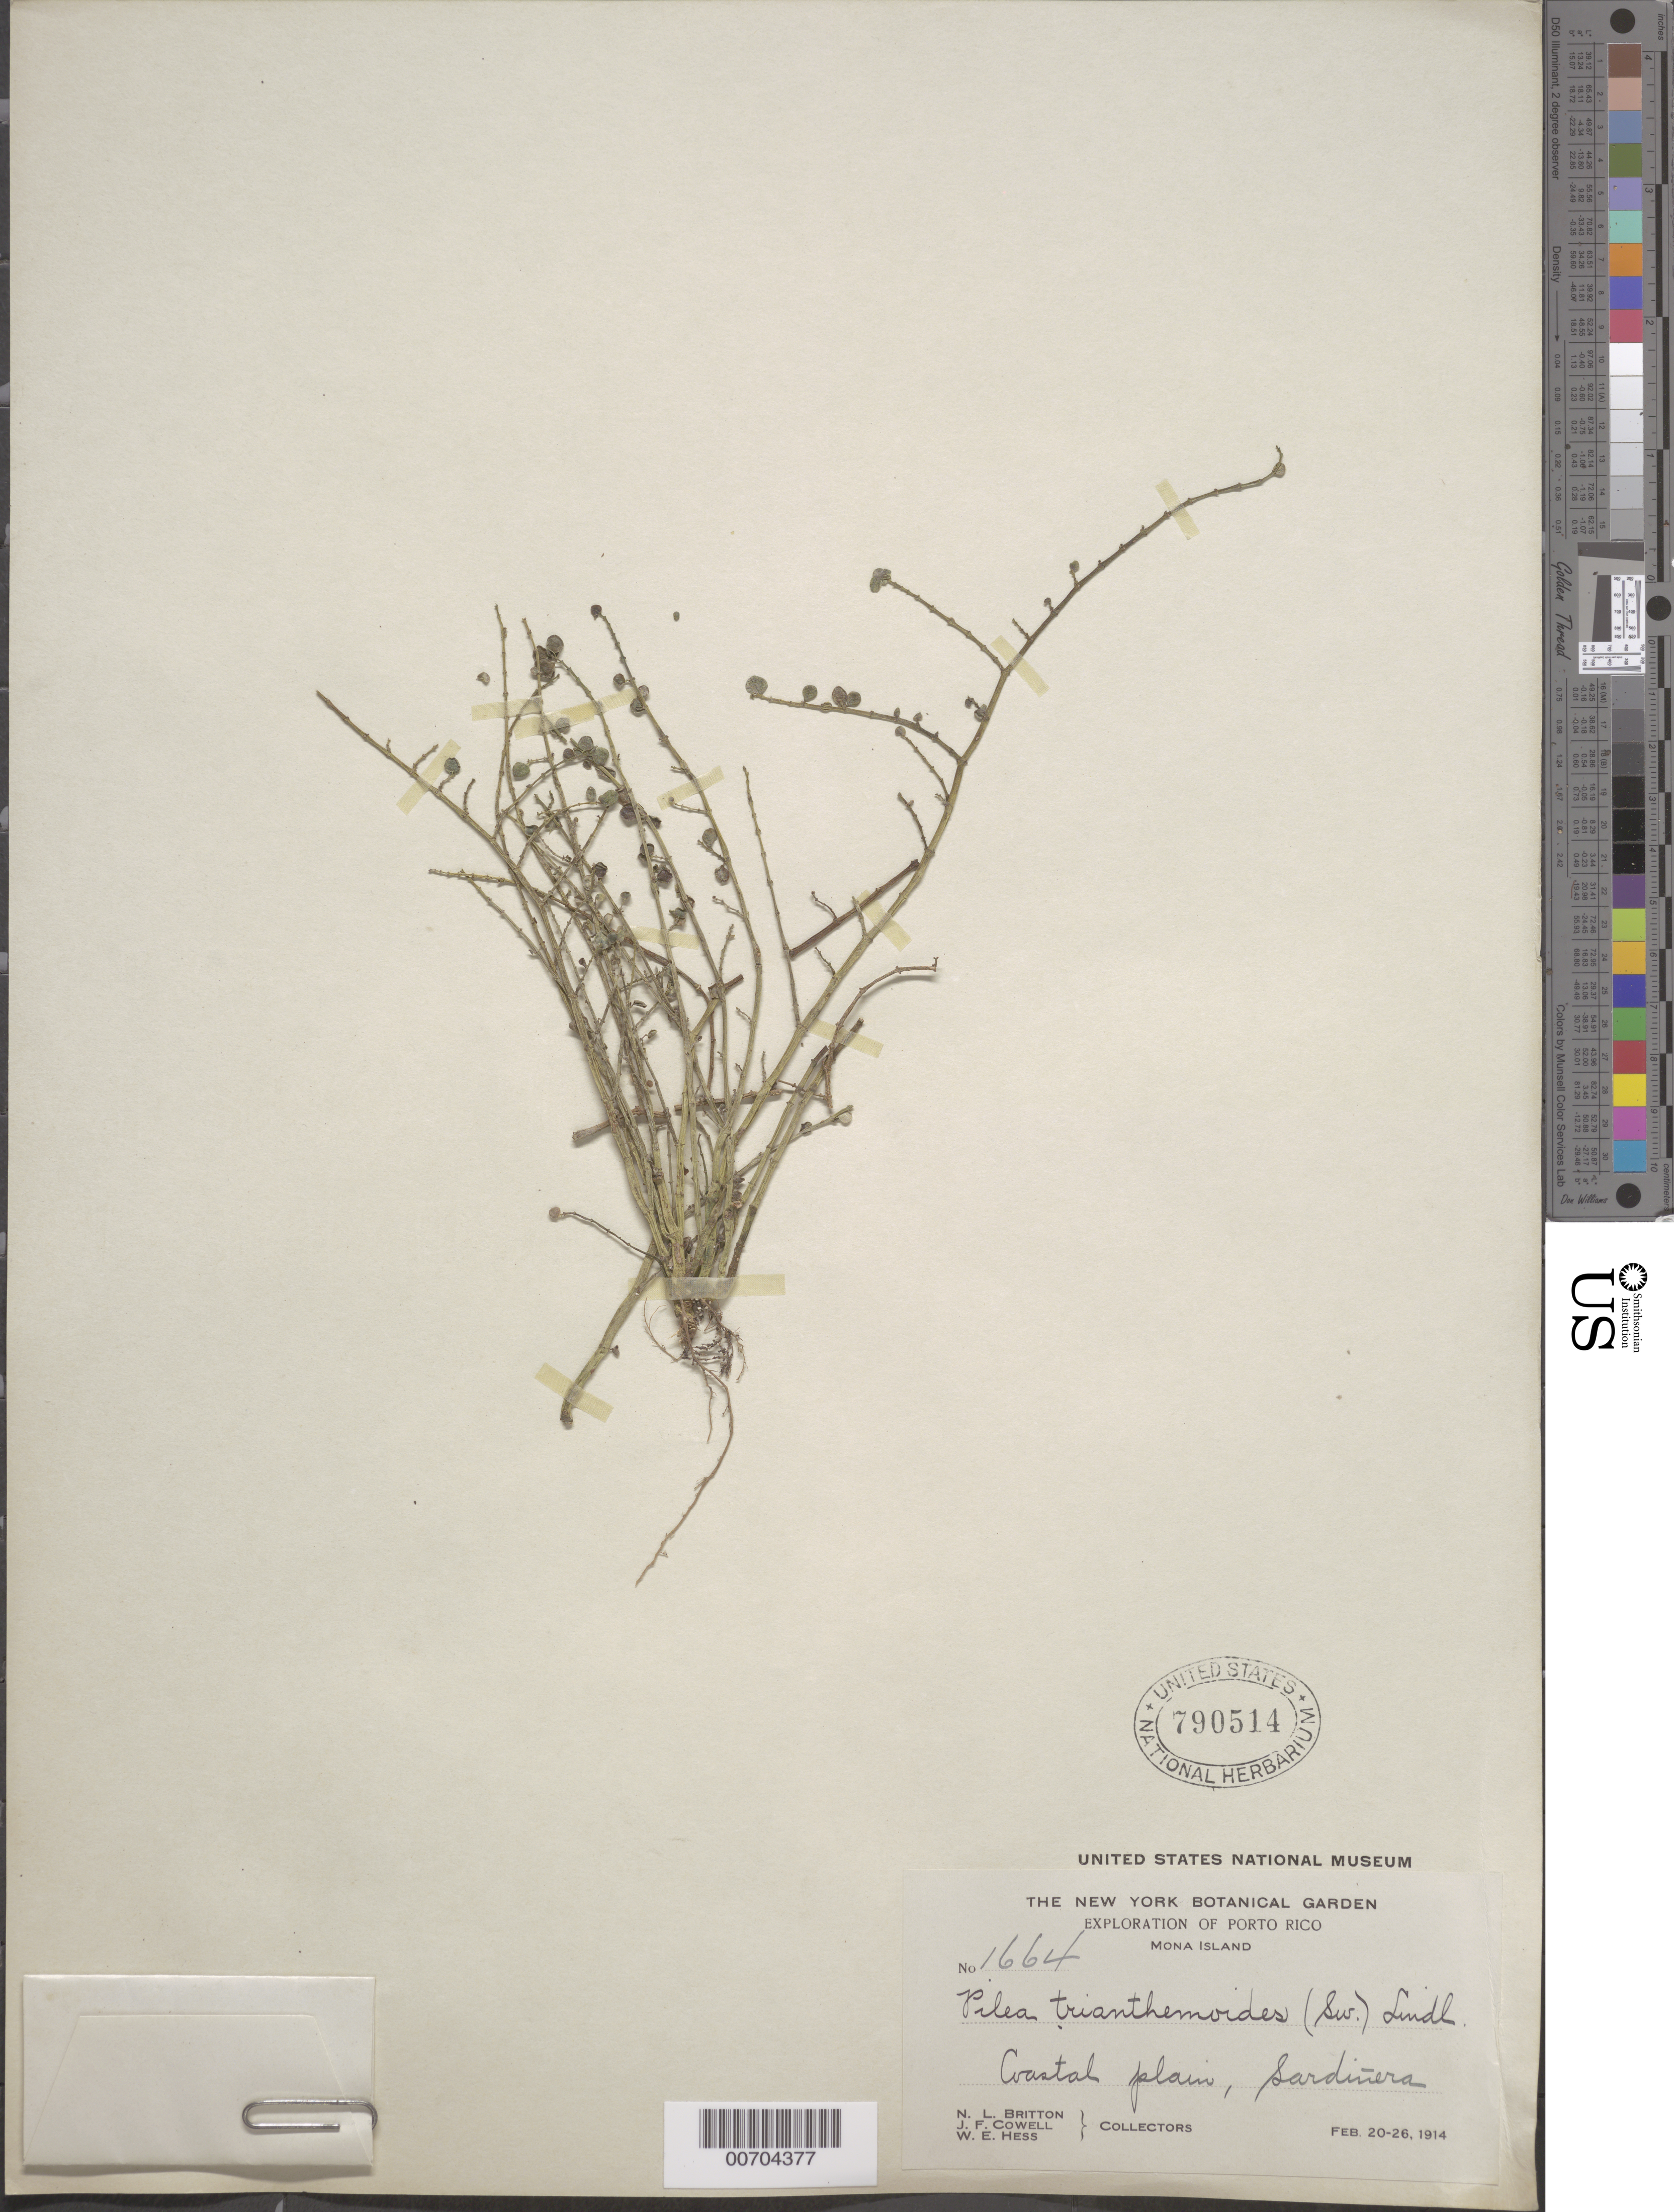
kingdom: Plantae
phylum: Tracheophyta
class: Magnoliopsida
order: Rosales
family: Urticaceae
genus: Pilea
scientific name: Pilea trianthemoides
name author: (Sw.) Lindl.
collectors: N. Britton, J. F. Cowell & W. Hess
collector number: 1664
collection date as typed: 20 Feb 1914 to 26 Feb 1914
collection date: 1914-02-20/1914-02-26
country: Puerto Rico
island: Mona Island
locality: Sardiñera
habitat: Coastal plain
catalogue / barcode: US 790514